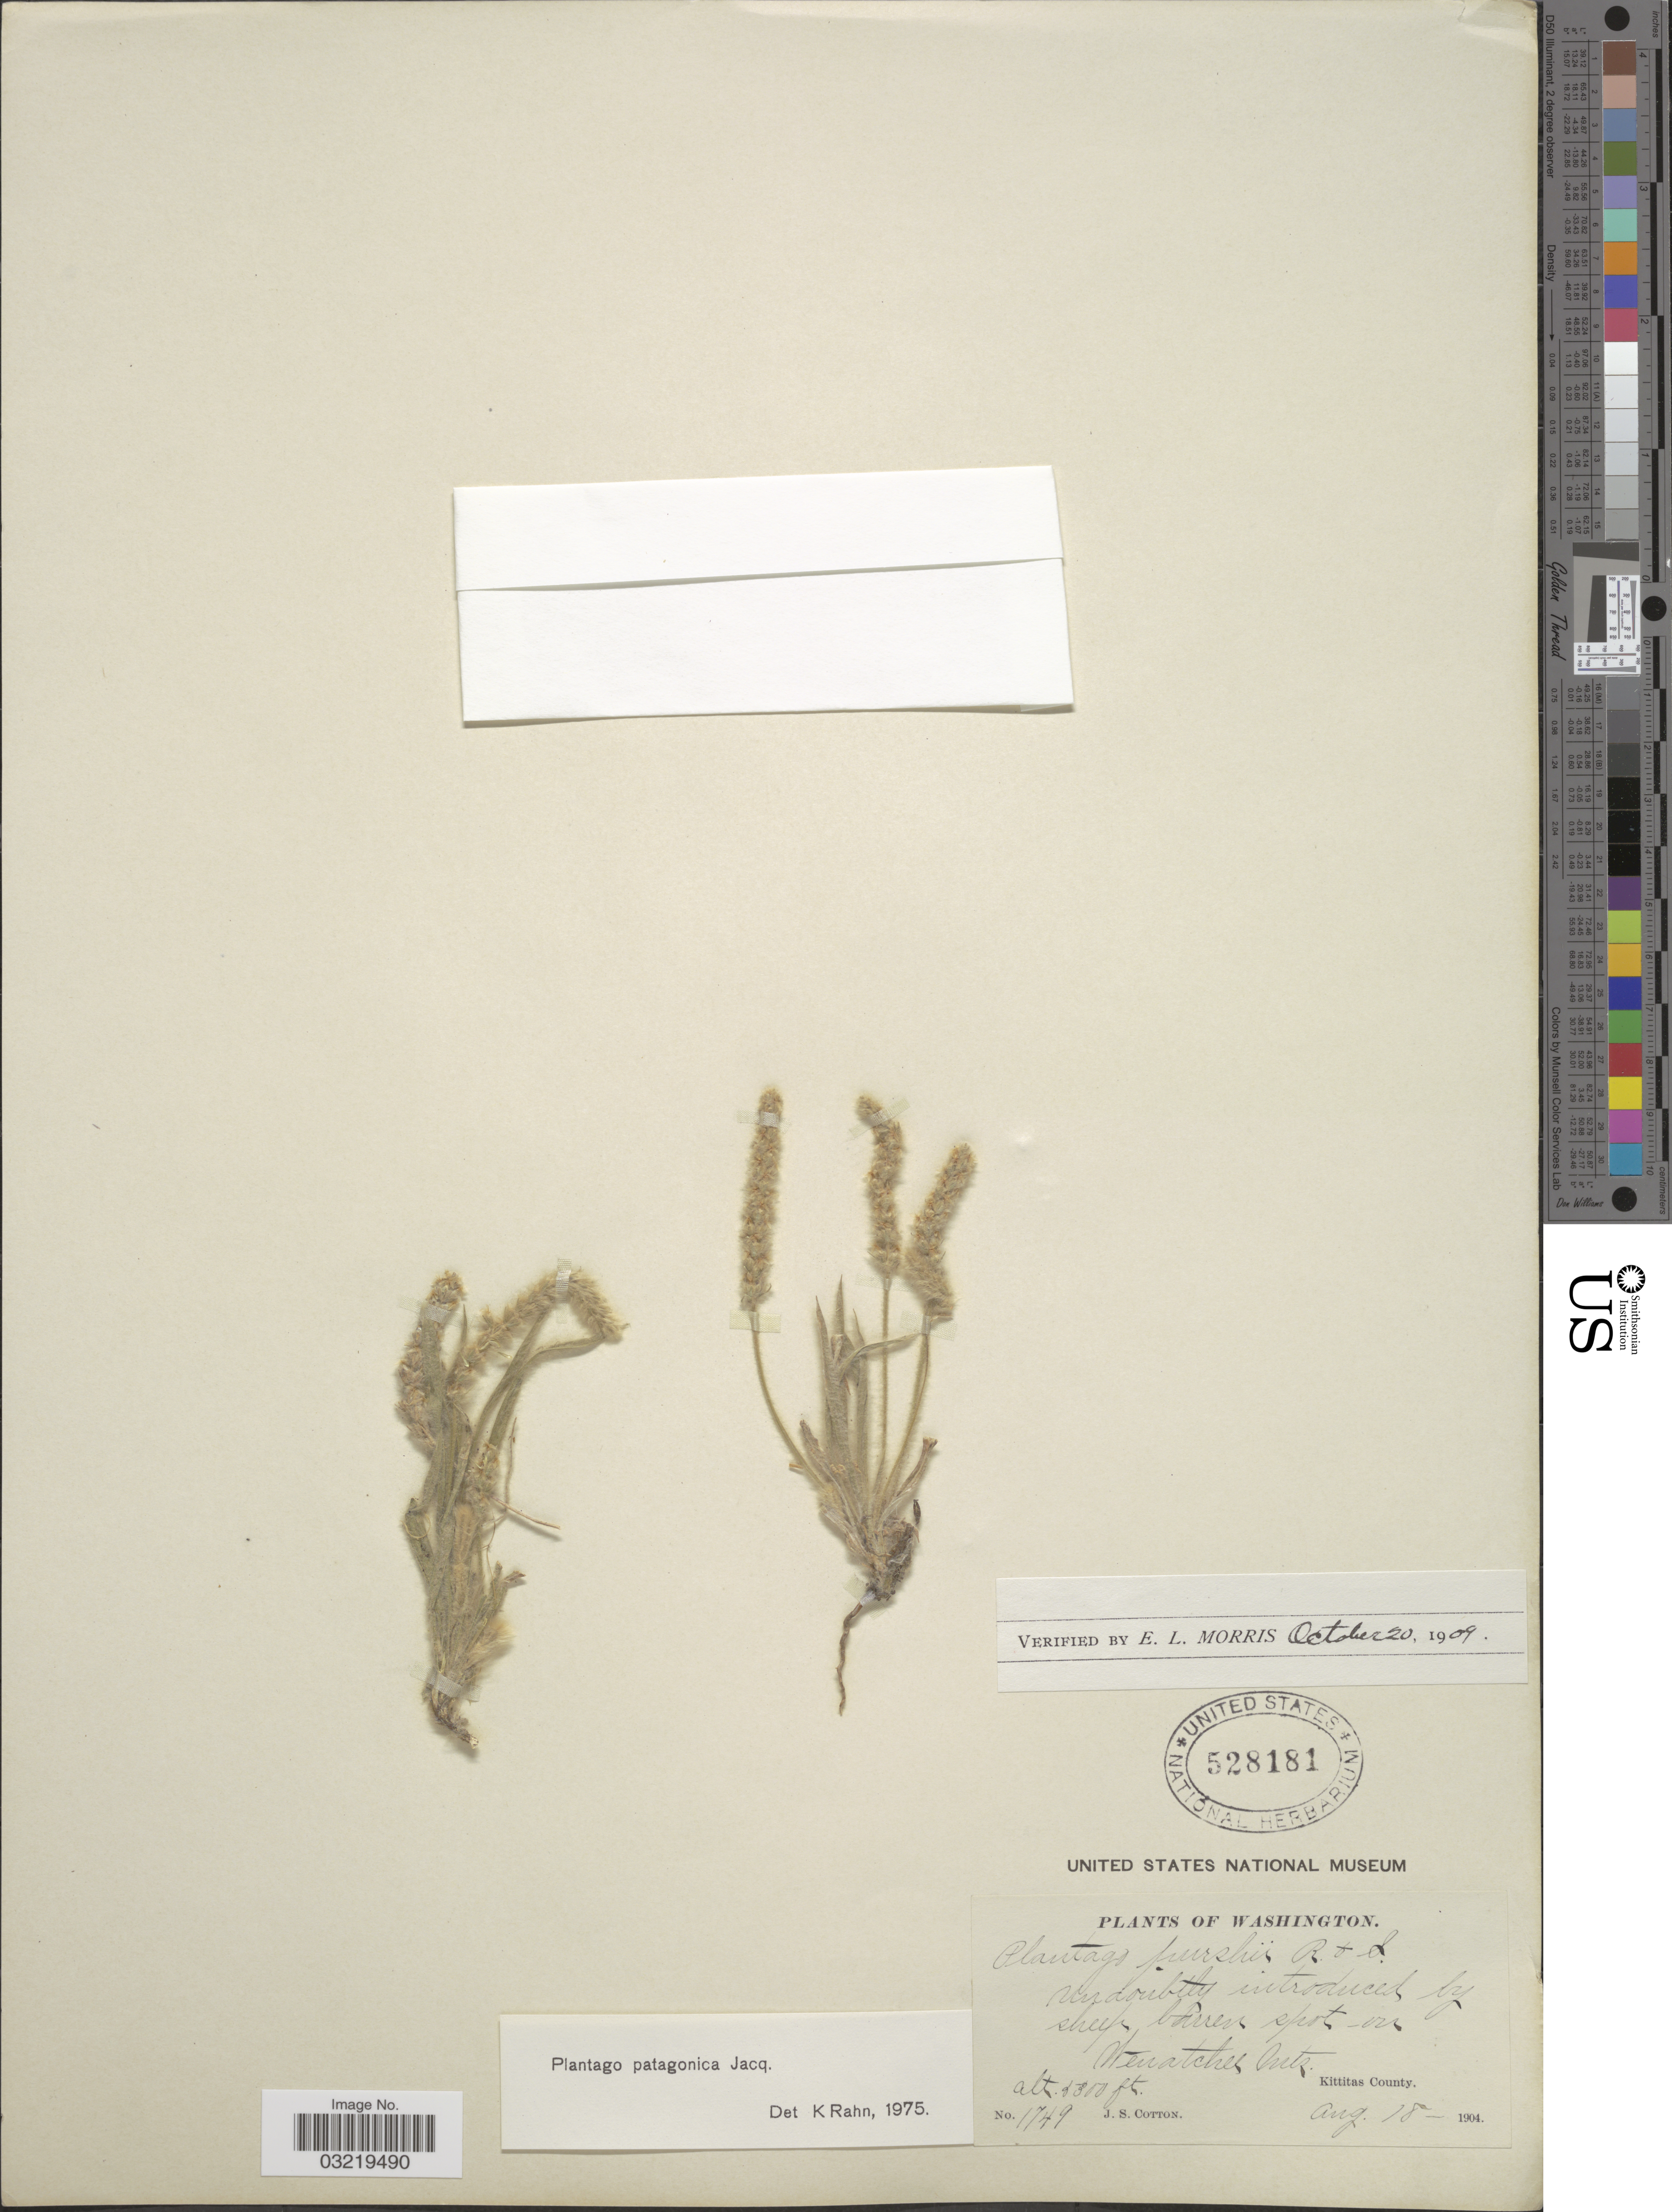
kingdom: Plantae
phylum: Tracheophyta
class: Magnoliopsida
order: Lamiales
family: Plantaginaceae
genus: Plantago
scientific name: Plantago patagonica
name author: Jacq.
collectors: J. S. Cotton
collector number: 1749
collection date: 1904-08-18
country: United States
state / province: Washington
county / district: Kittitas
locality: Wenatchee Mts. Kittitas County.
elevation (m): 1615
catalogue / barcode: US 528181